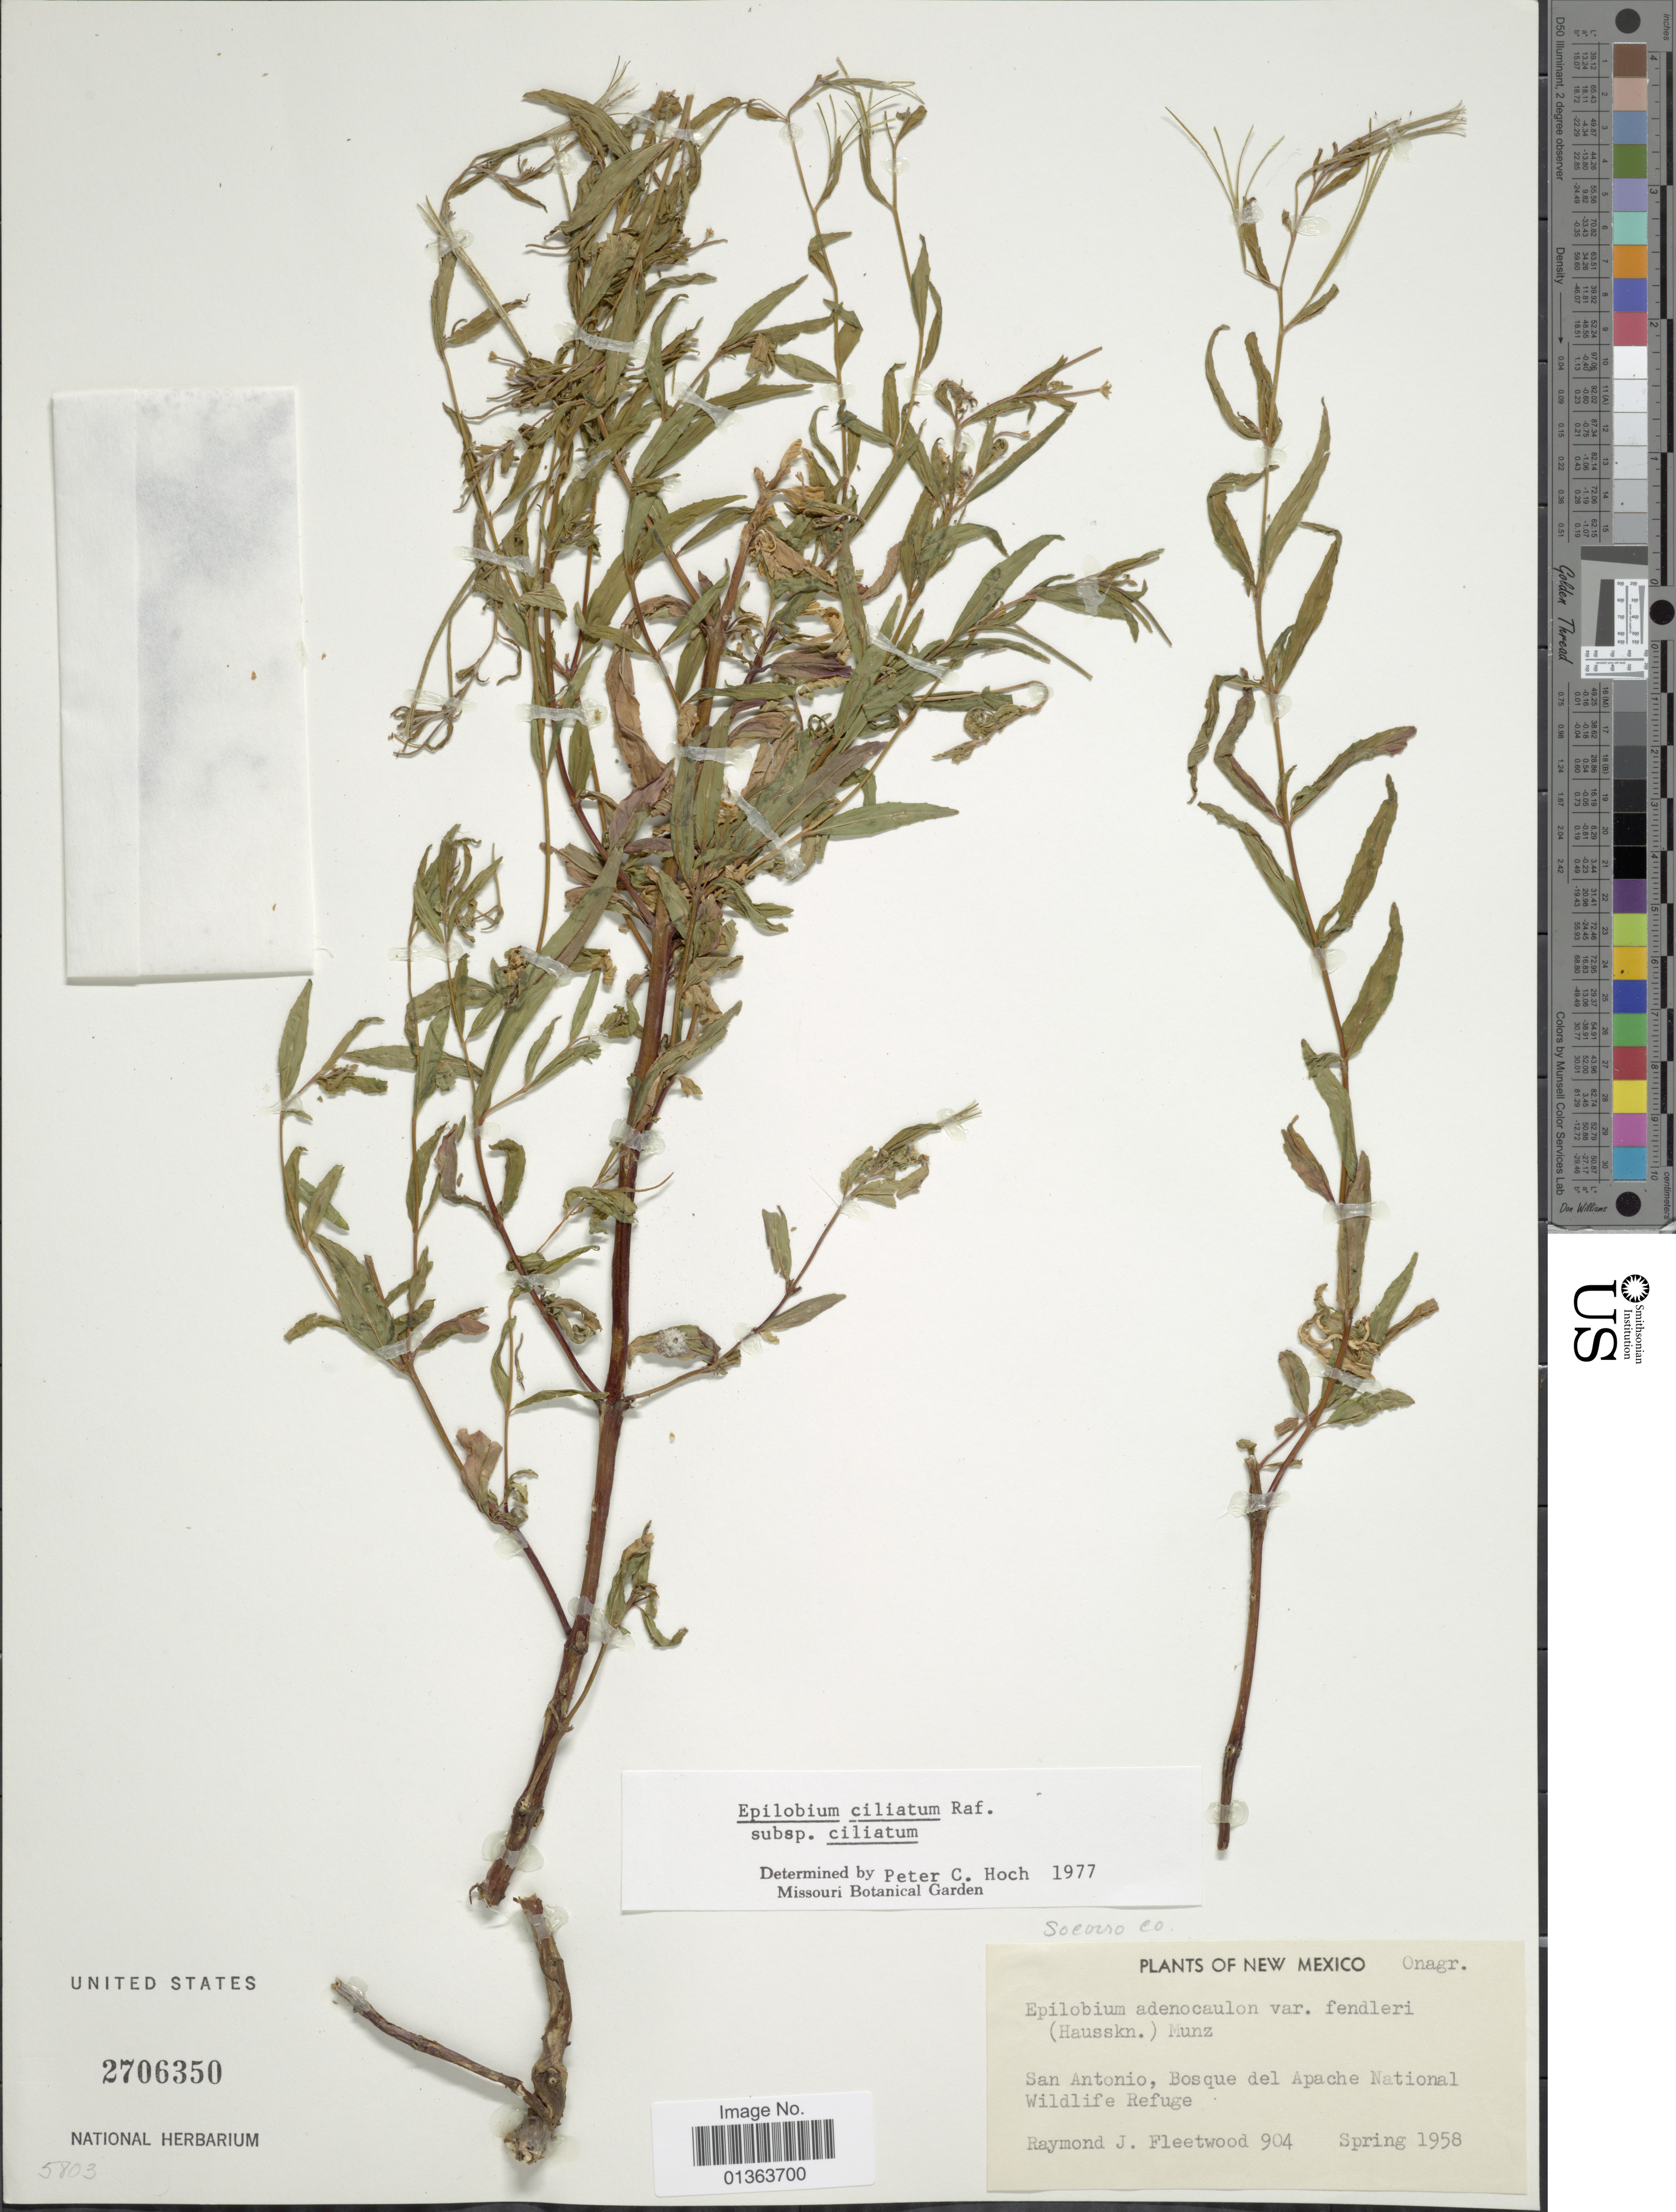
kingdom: Plantae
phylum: Tracheophyta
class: Magnoliopsida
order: Myrtales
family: Onagraceae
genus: Epilobium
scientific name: Epilobium ciliatum subsp. ciliatum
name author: Raf.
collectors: R. J. Fleetwood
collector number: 904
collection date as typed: Spring 1958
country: United States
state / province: New Mexico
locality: San Antonio, Bosque del Apache National Wildlife Refuge.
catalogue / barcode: US 2706350